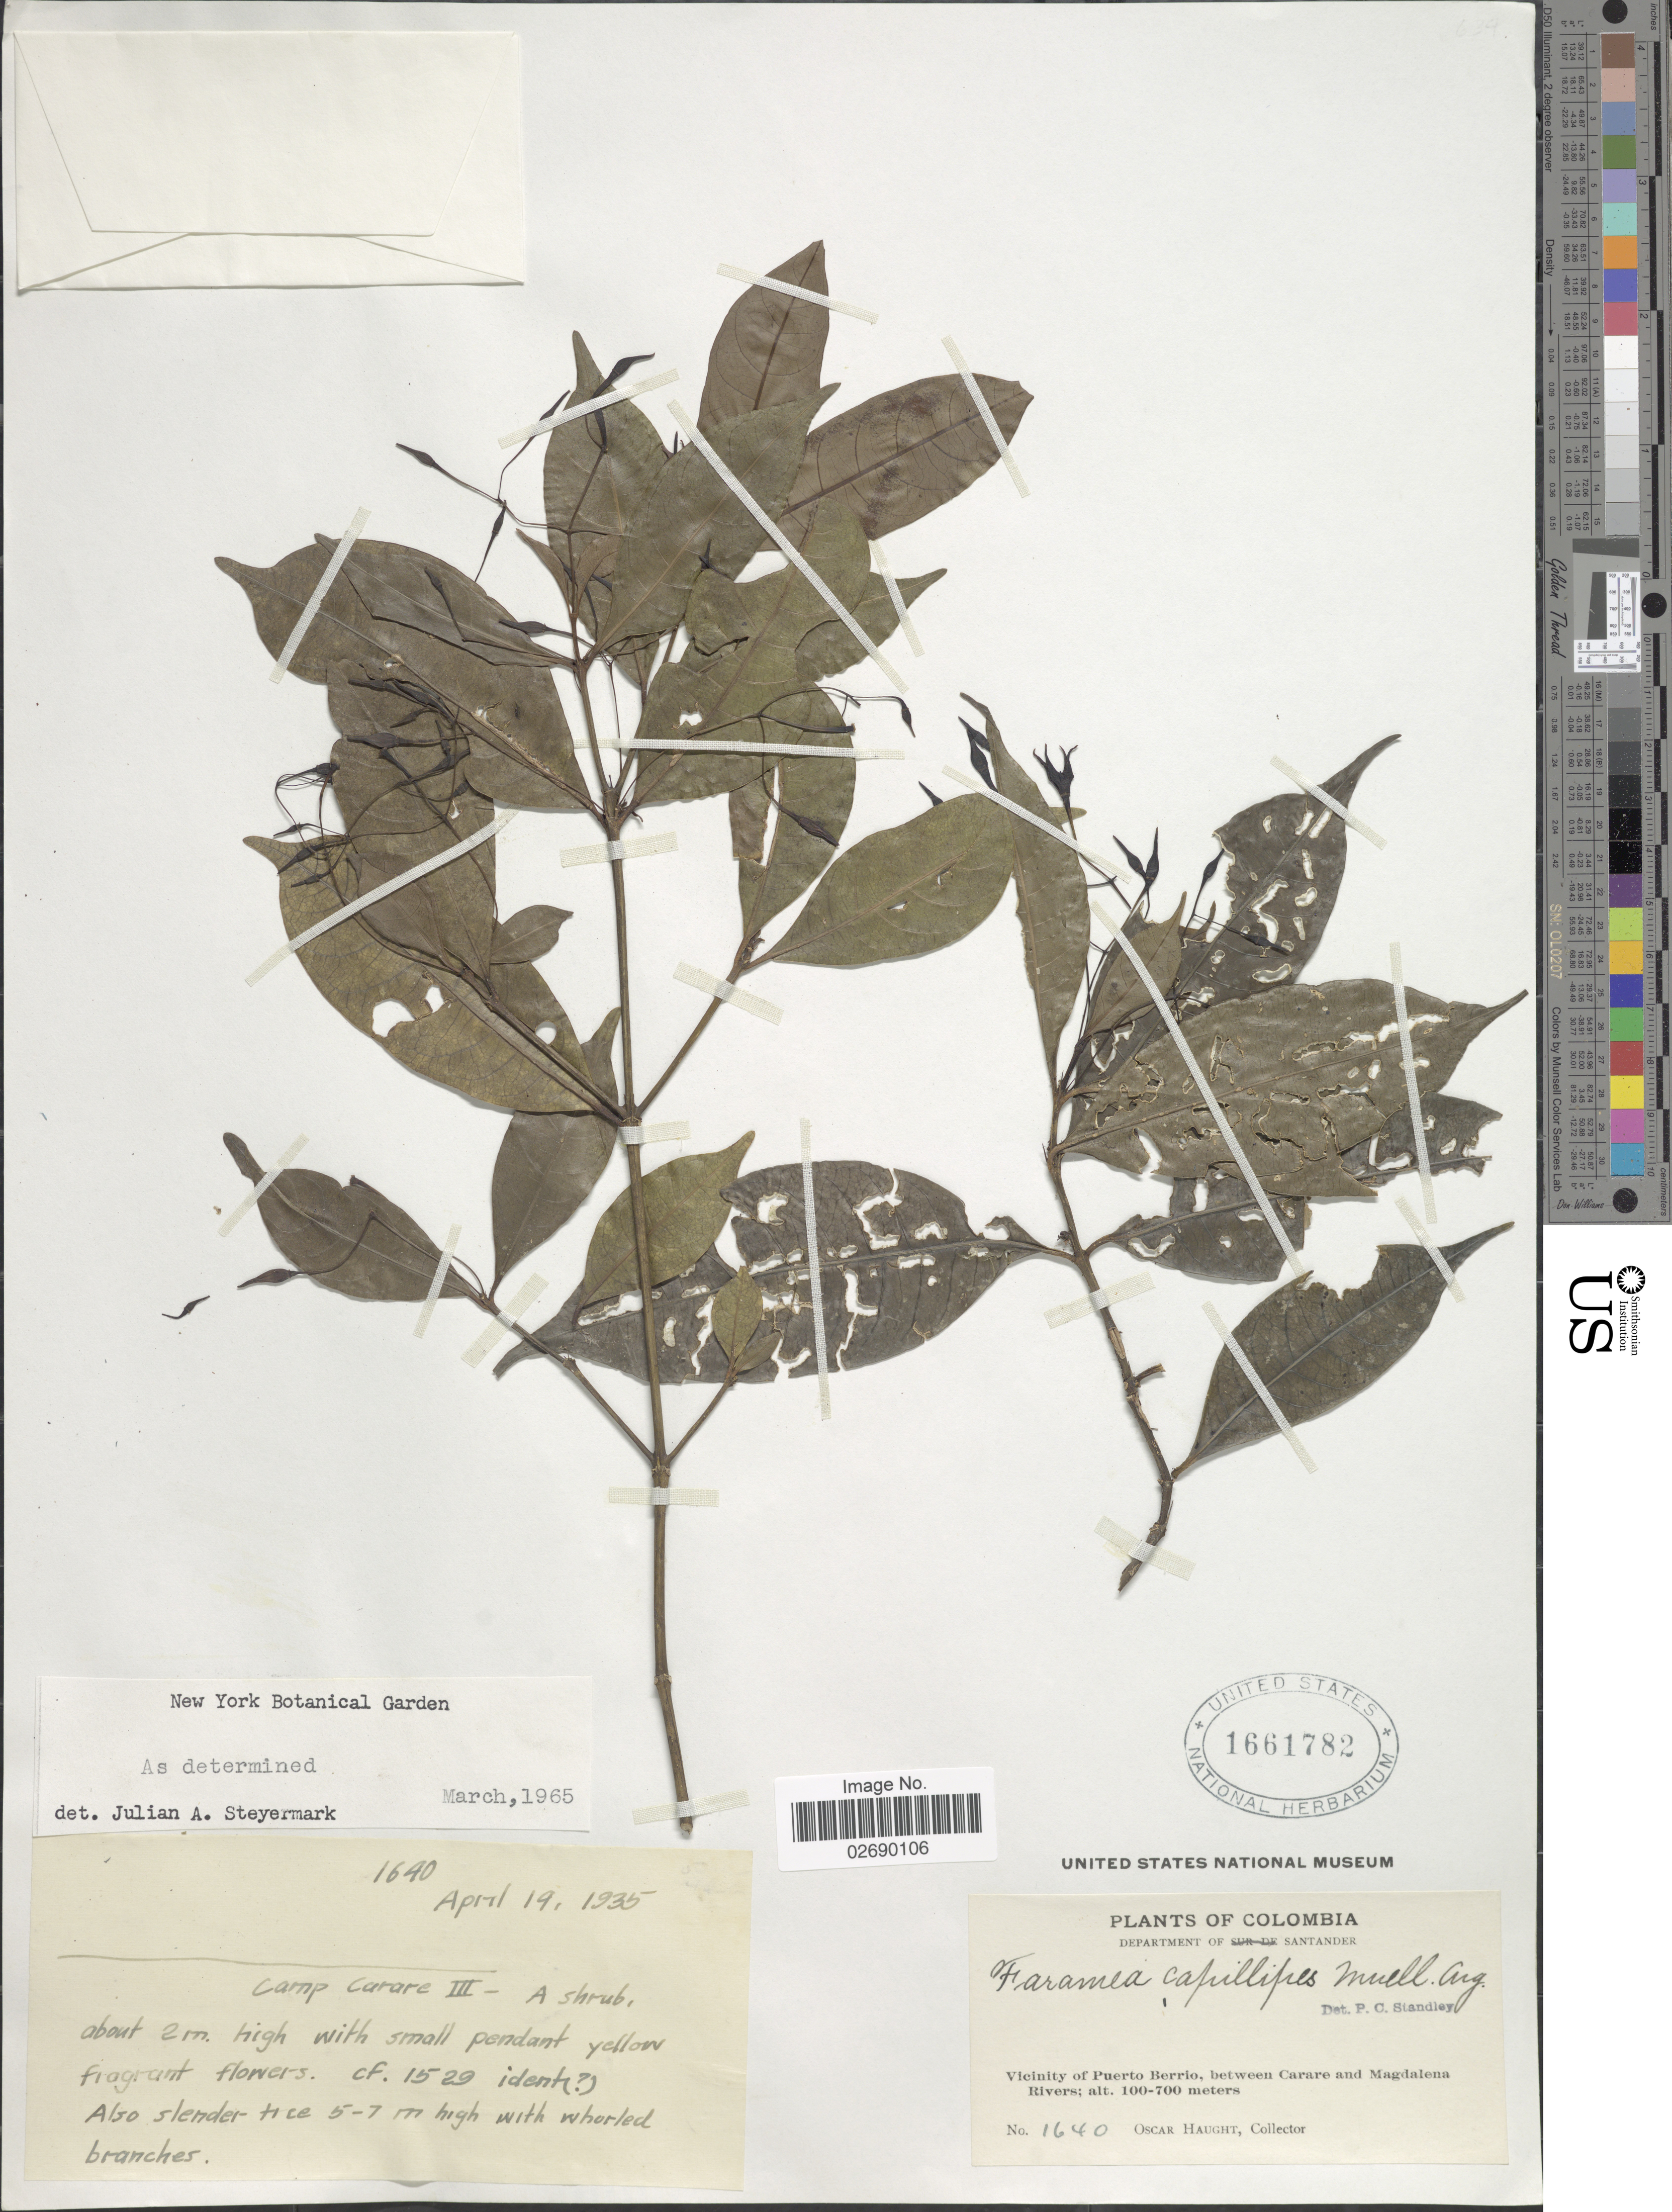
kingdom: Plantae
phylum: Tracheophyta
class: Magnoliopsida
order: Gentianales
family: Rubiaceae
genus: Faramea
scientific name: Faramea capillipes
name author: Müll. Arg.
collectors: O. L. Haught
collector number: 1640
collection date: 1935-04-19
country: Colombia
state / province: Santander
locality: Vicinity of Puerto Berrio, between Carare and Magdalena Rivers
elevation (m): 100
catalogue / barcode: US 1661782